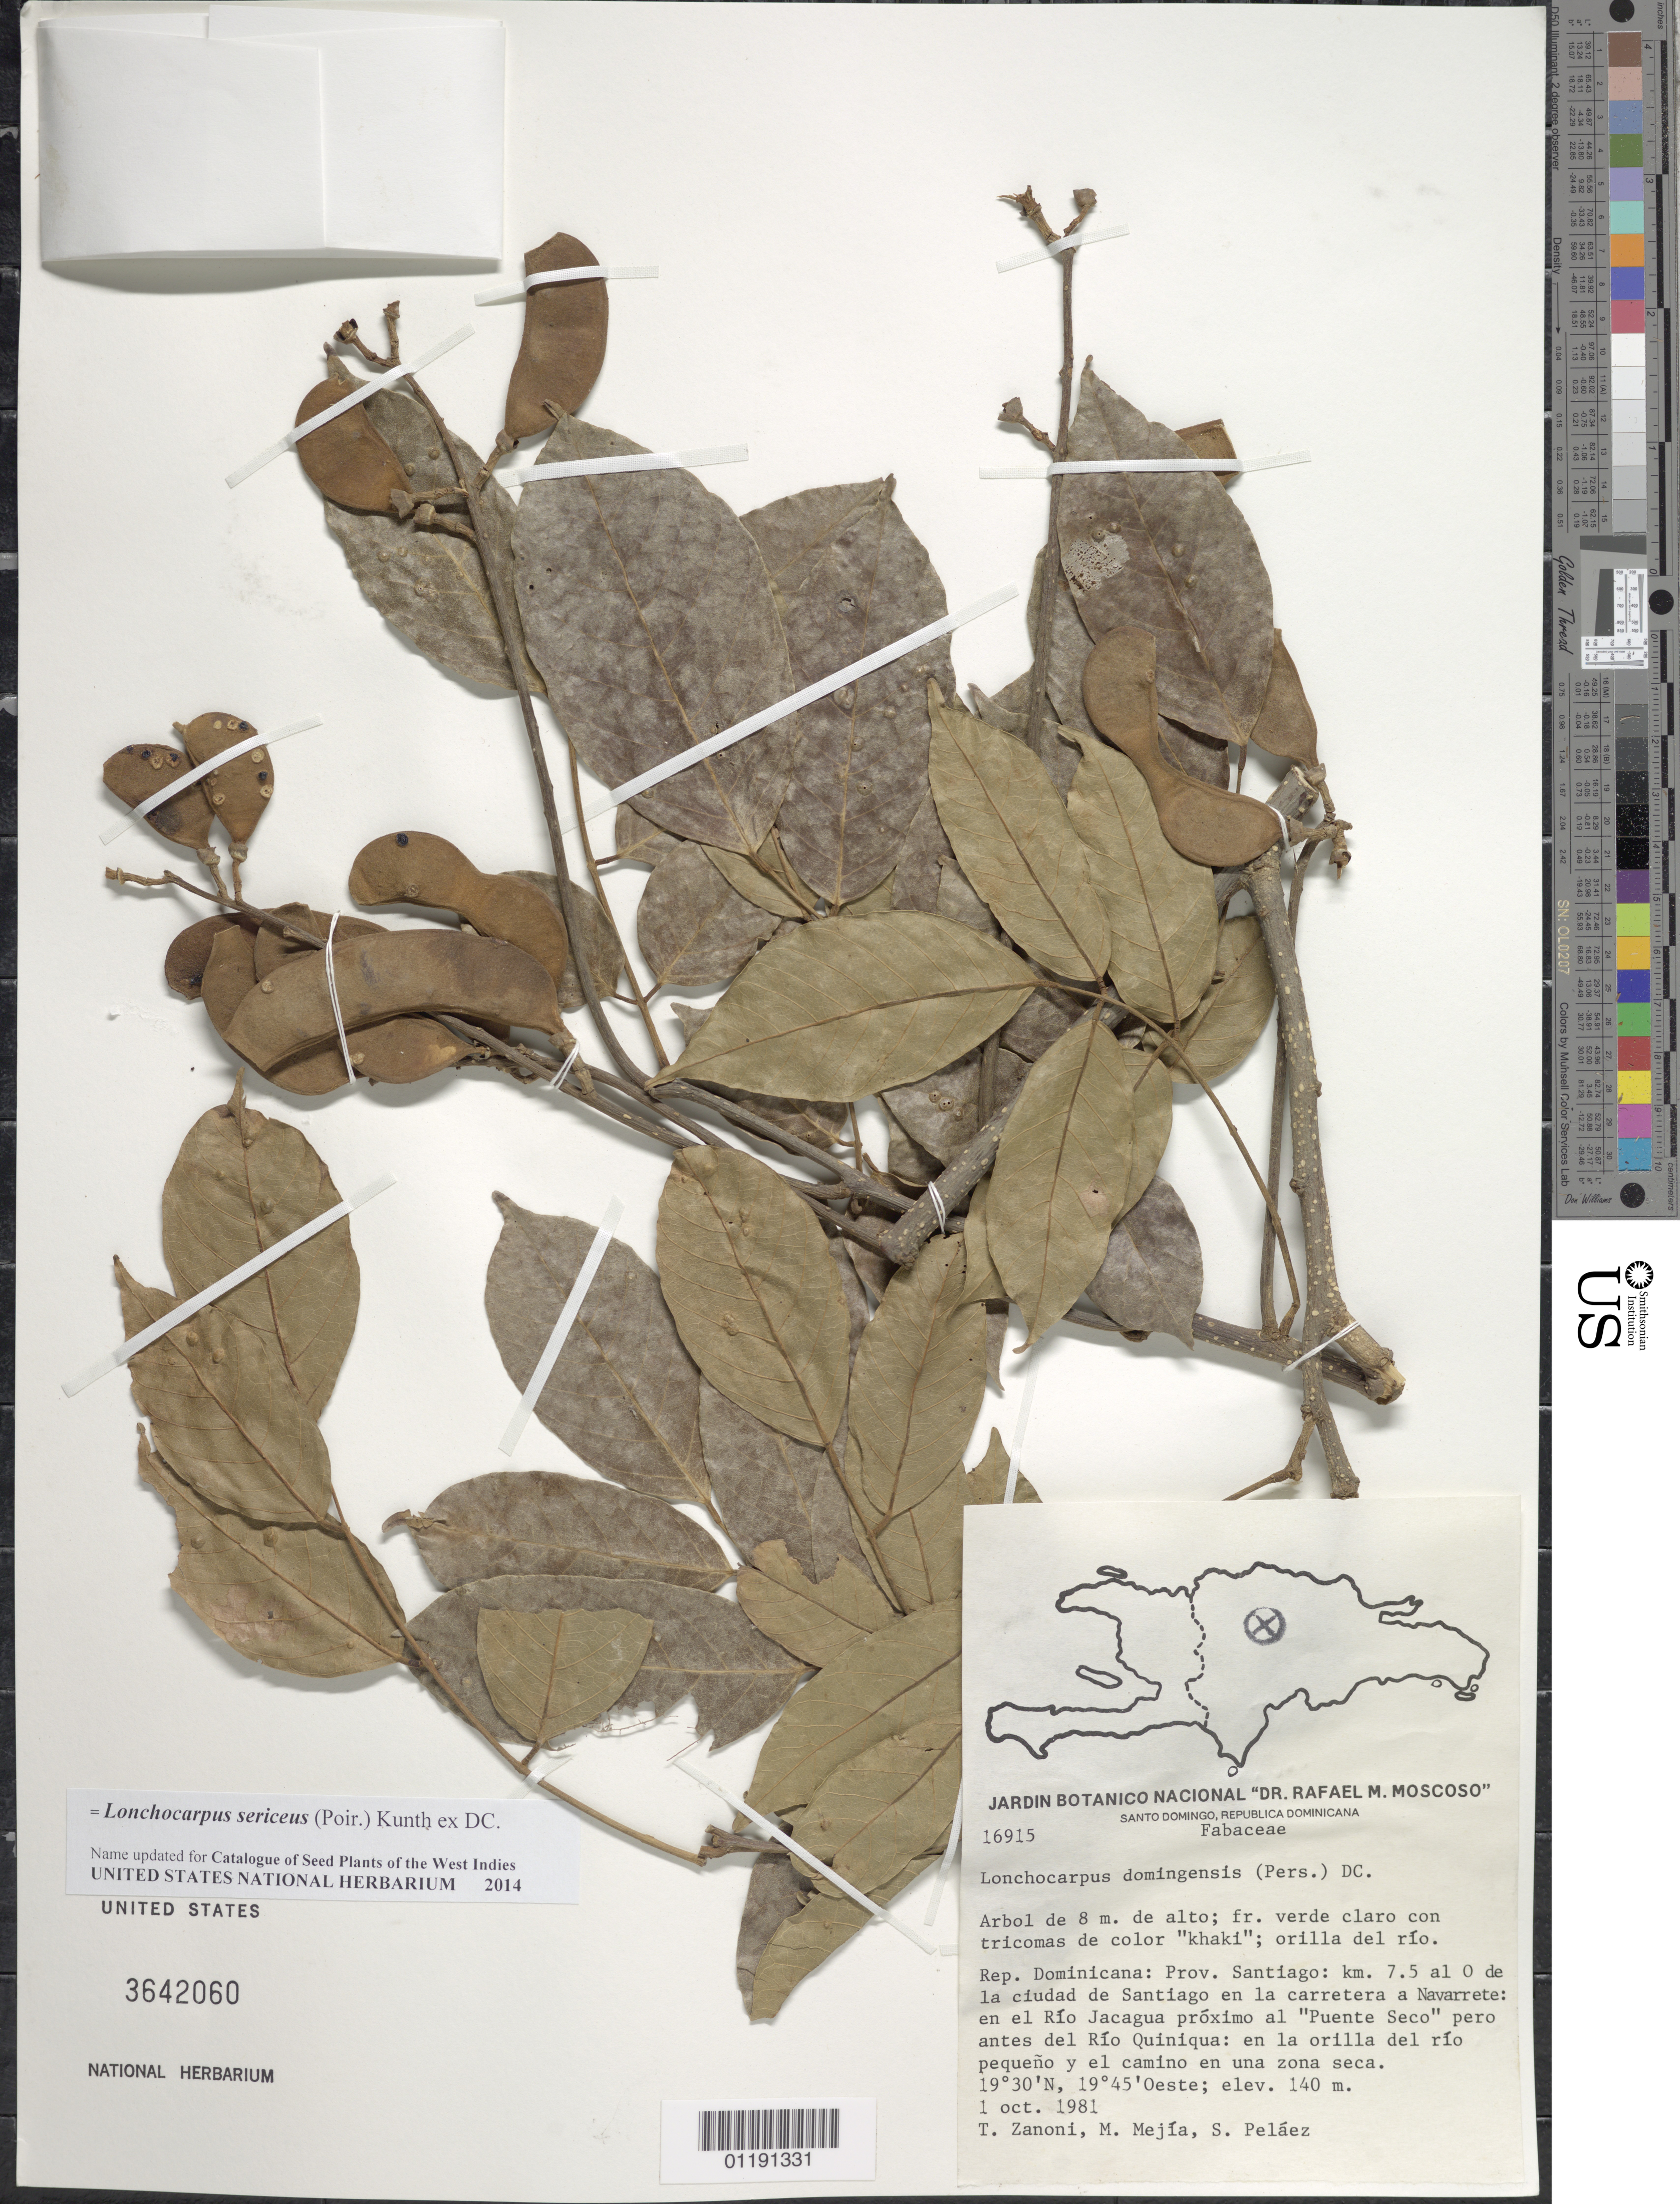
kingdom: Plantae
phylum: Tracheophyta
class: Magnoliopsida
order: Fabales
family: Fabaceae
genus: Lonchocarpus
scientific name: Lonchocarpus sericeus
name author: (Poir.) Kunth ex DC.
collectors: T. A. Zanoni, M. Mejia & S. Pelaez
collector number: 16915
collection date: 1981-10-01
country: Dominican Republic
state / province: Santiago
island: Hispaniola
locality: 7.5 km. W of the city of Santiago on the road to Navarrete: in the Río Jacagua next to "Puente Seco" but before Río Quiniqua: on the banks of the little river and the road in a dry.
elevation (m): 140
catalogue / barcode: US 3642060